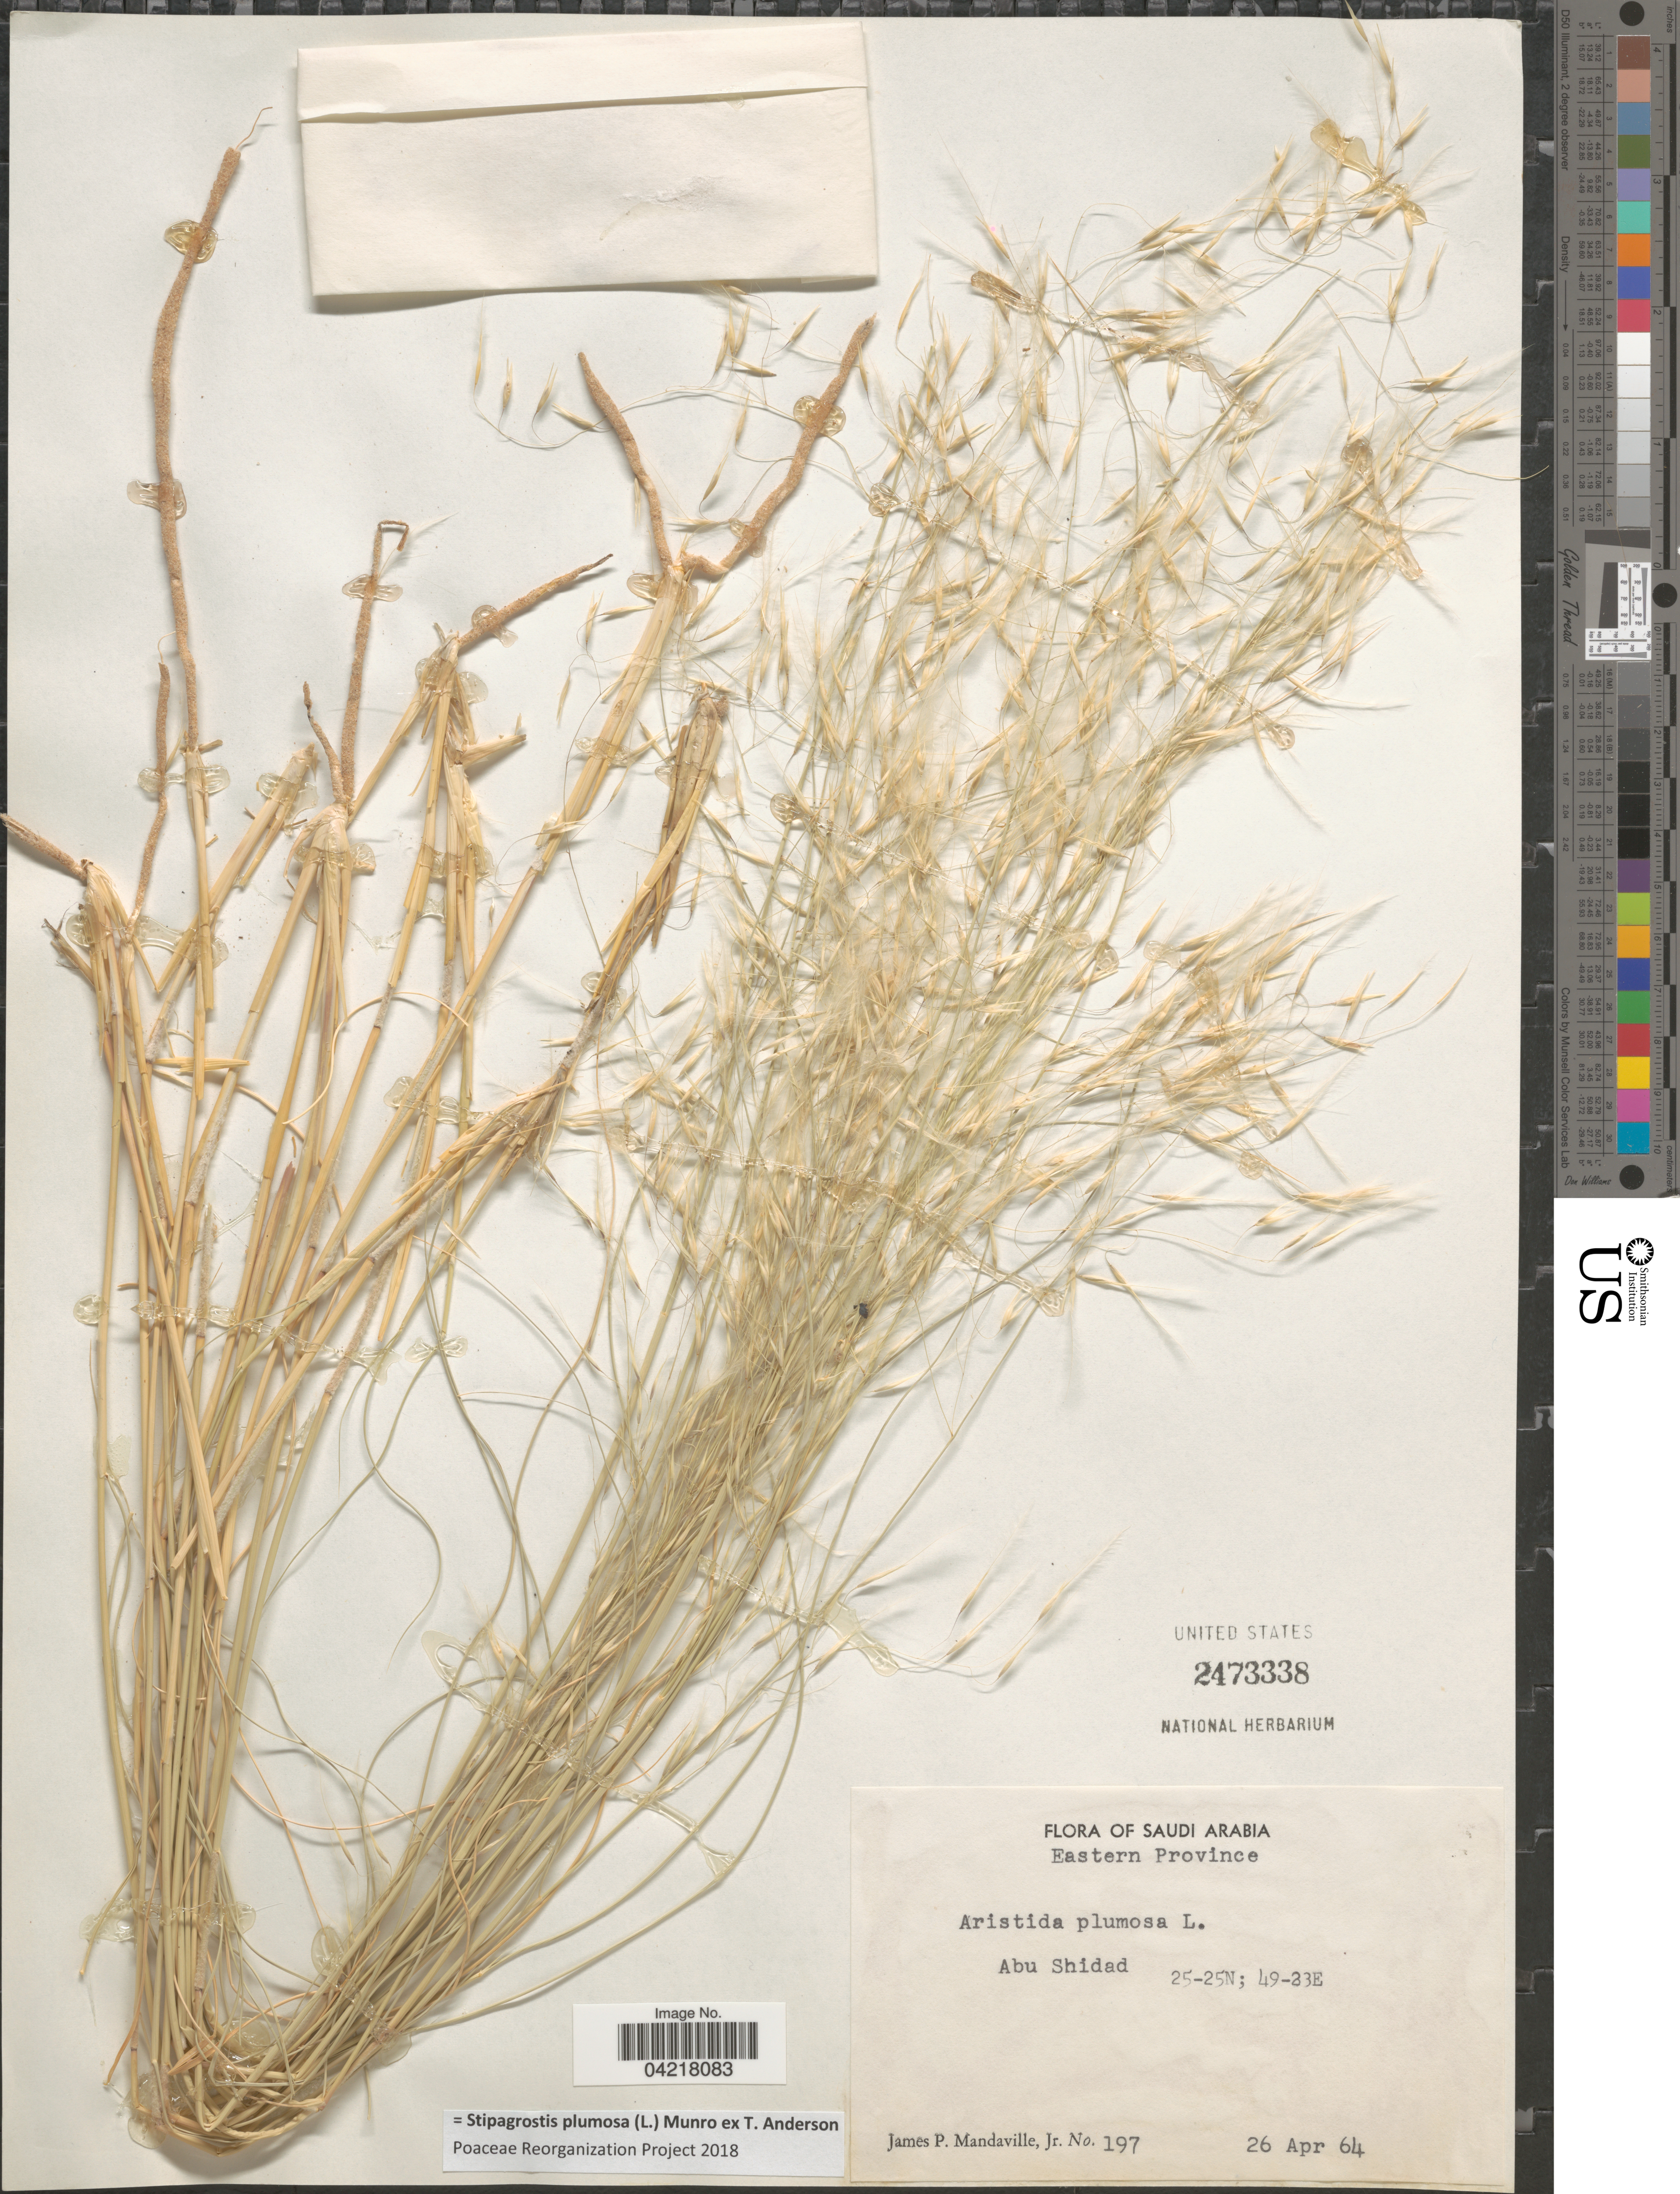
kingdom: Plantae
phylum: Tracheophyta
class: Liliopsida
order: Poales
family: Poaceae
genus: Stipagrostis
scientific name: Stipagrostis plumosa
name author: (L.) Munro ex T. Anderson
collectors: J. Mandaville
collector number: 197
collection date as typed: Transcribed d/m/y: 26/4/64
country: Saudi Arabia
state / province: Ash Sharqiyah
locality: Eastern Province. Abu Shidad.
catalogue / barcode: US 2473338